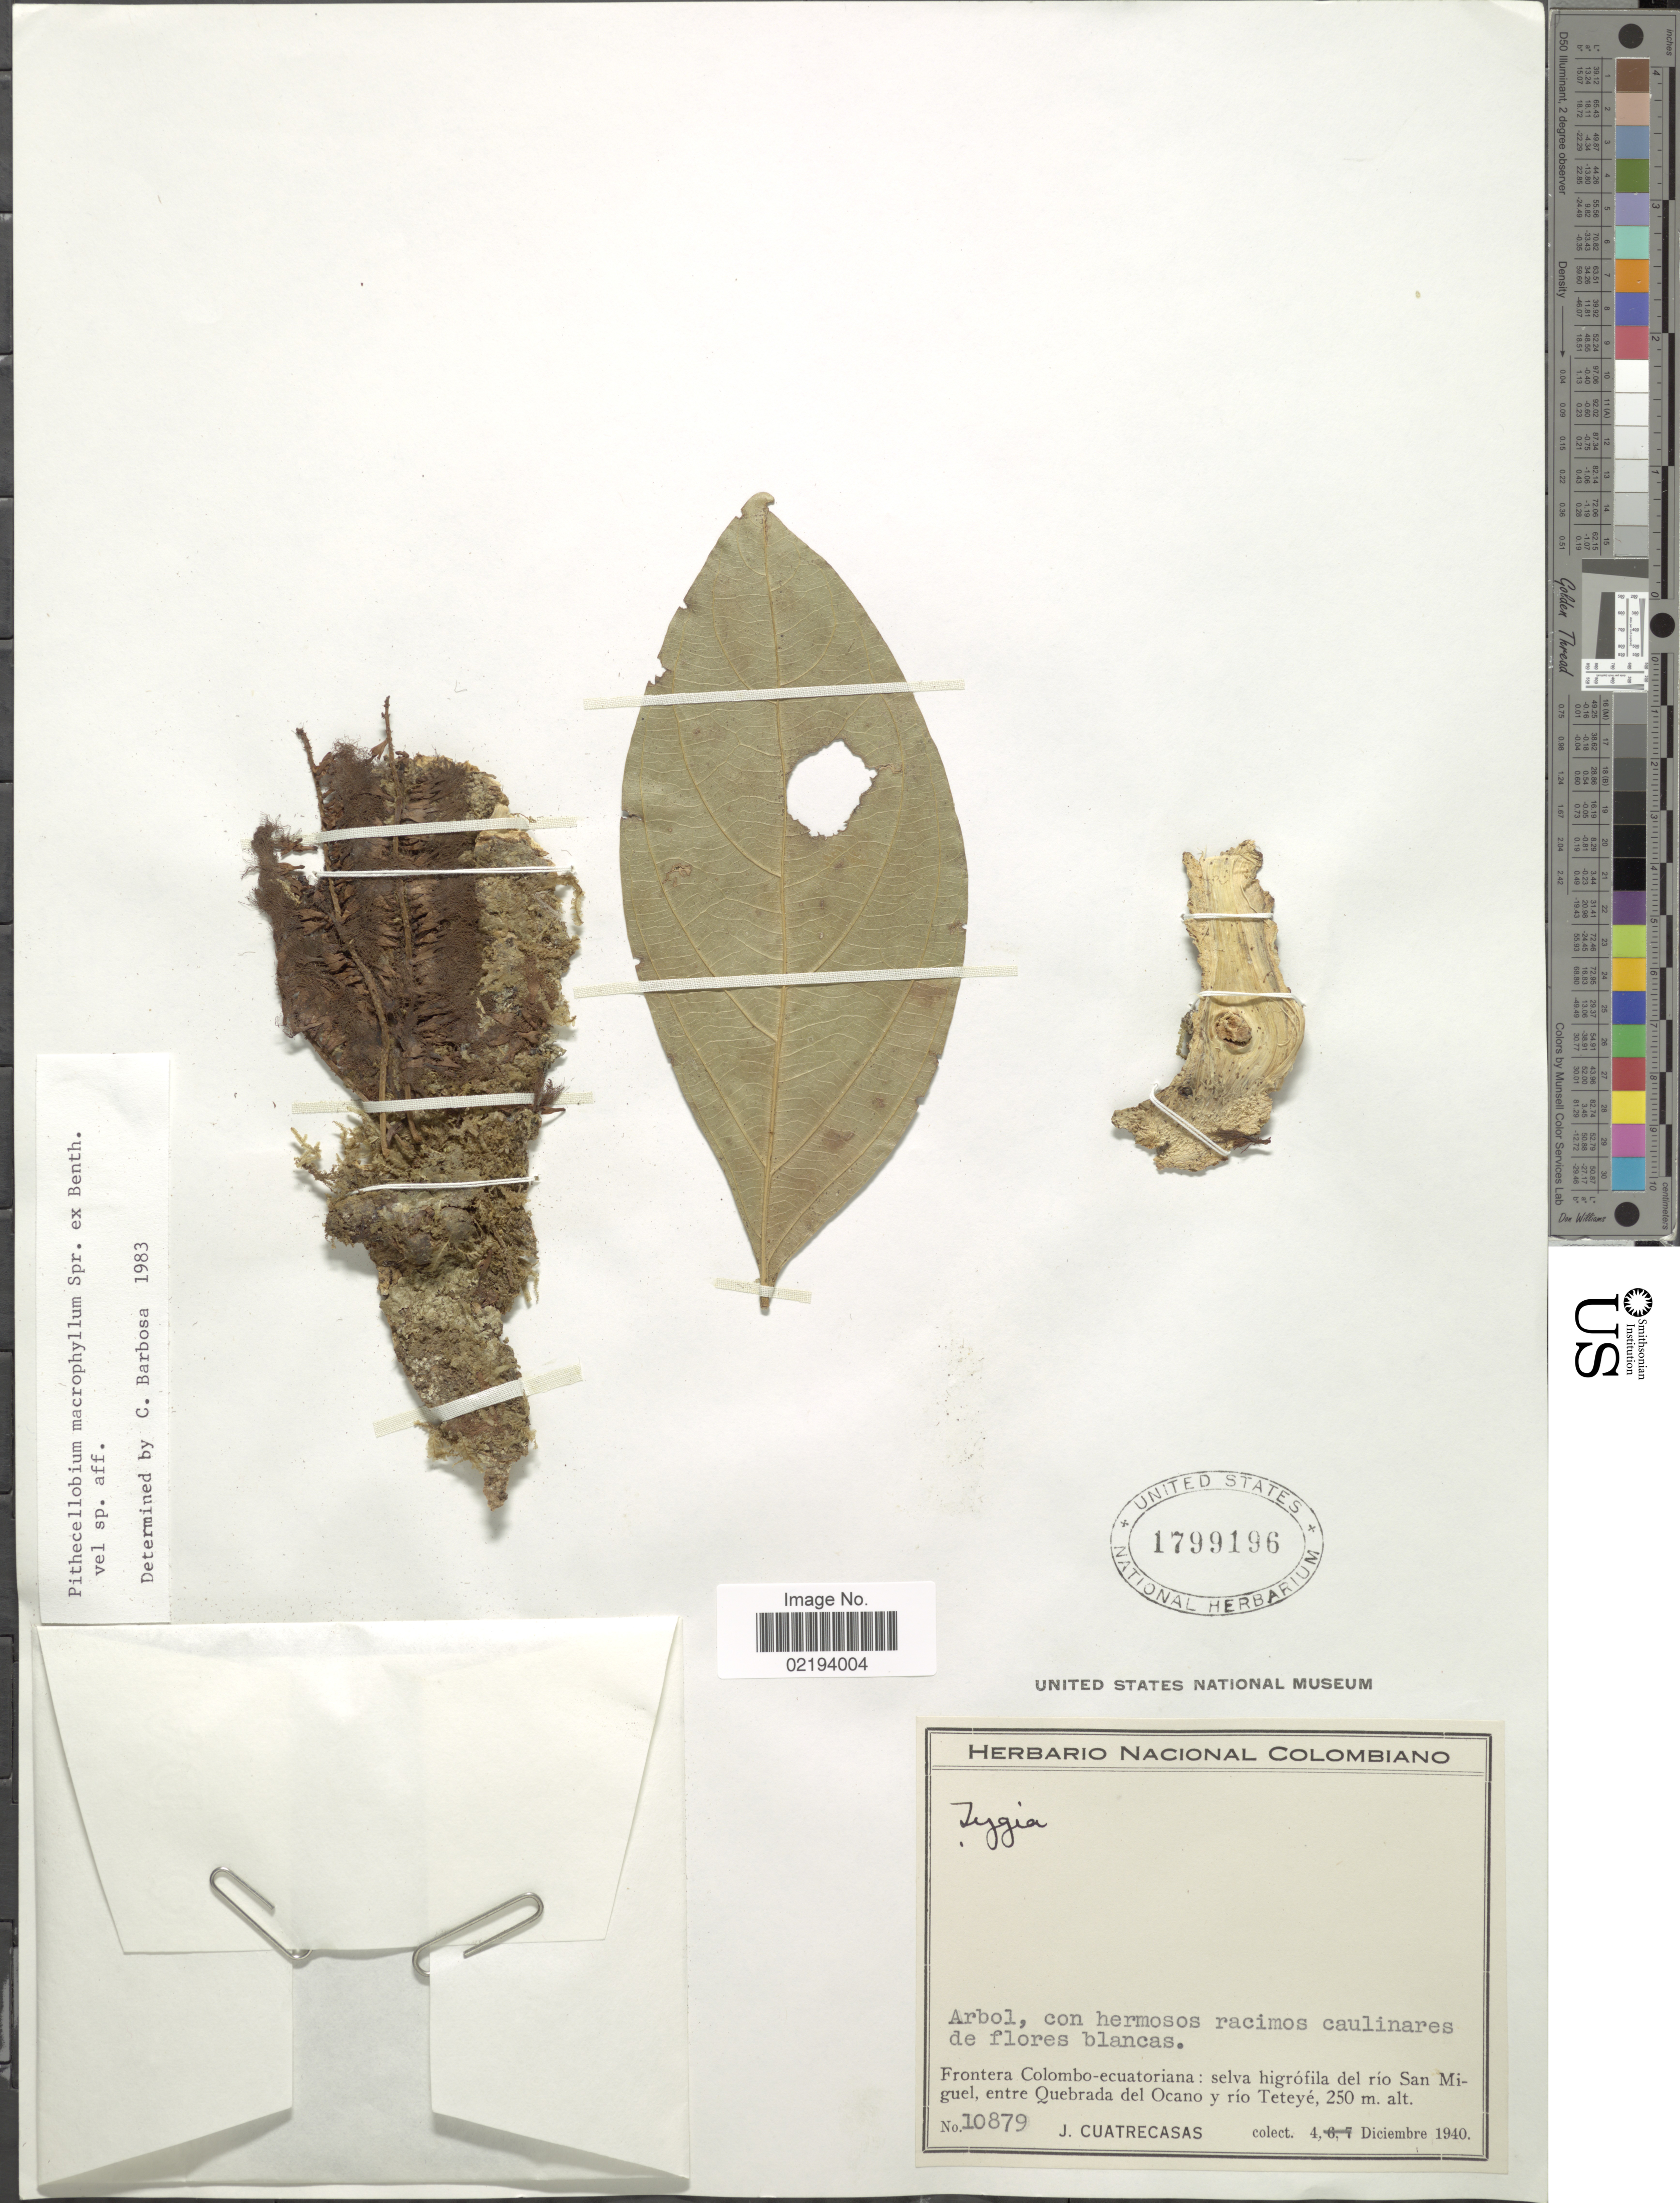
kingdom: Plantae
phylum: Tracheophyta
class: Magnoliopsida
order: Fabales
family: Fabaceae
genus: Zygia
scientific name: Zygia coccinea var. macrophylla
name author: (Benth.) Barneby & J.W. Grimes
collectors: J. Cuatrecasas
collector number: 10879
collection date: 1940-12-04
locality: Frontera Colombo-ecuatoriana: selva higrófila del río San Miguel, entre Quebrada del Ocano y río Teteyé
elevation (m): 250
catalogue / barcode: US 1799196